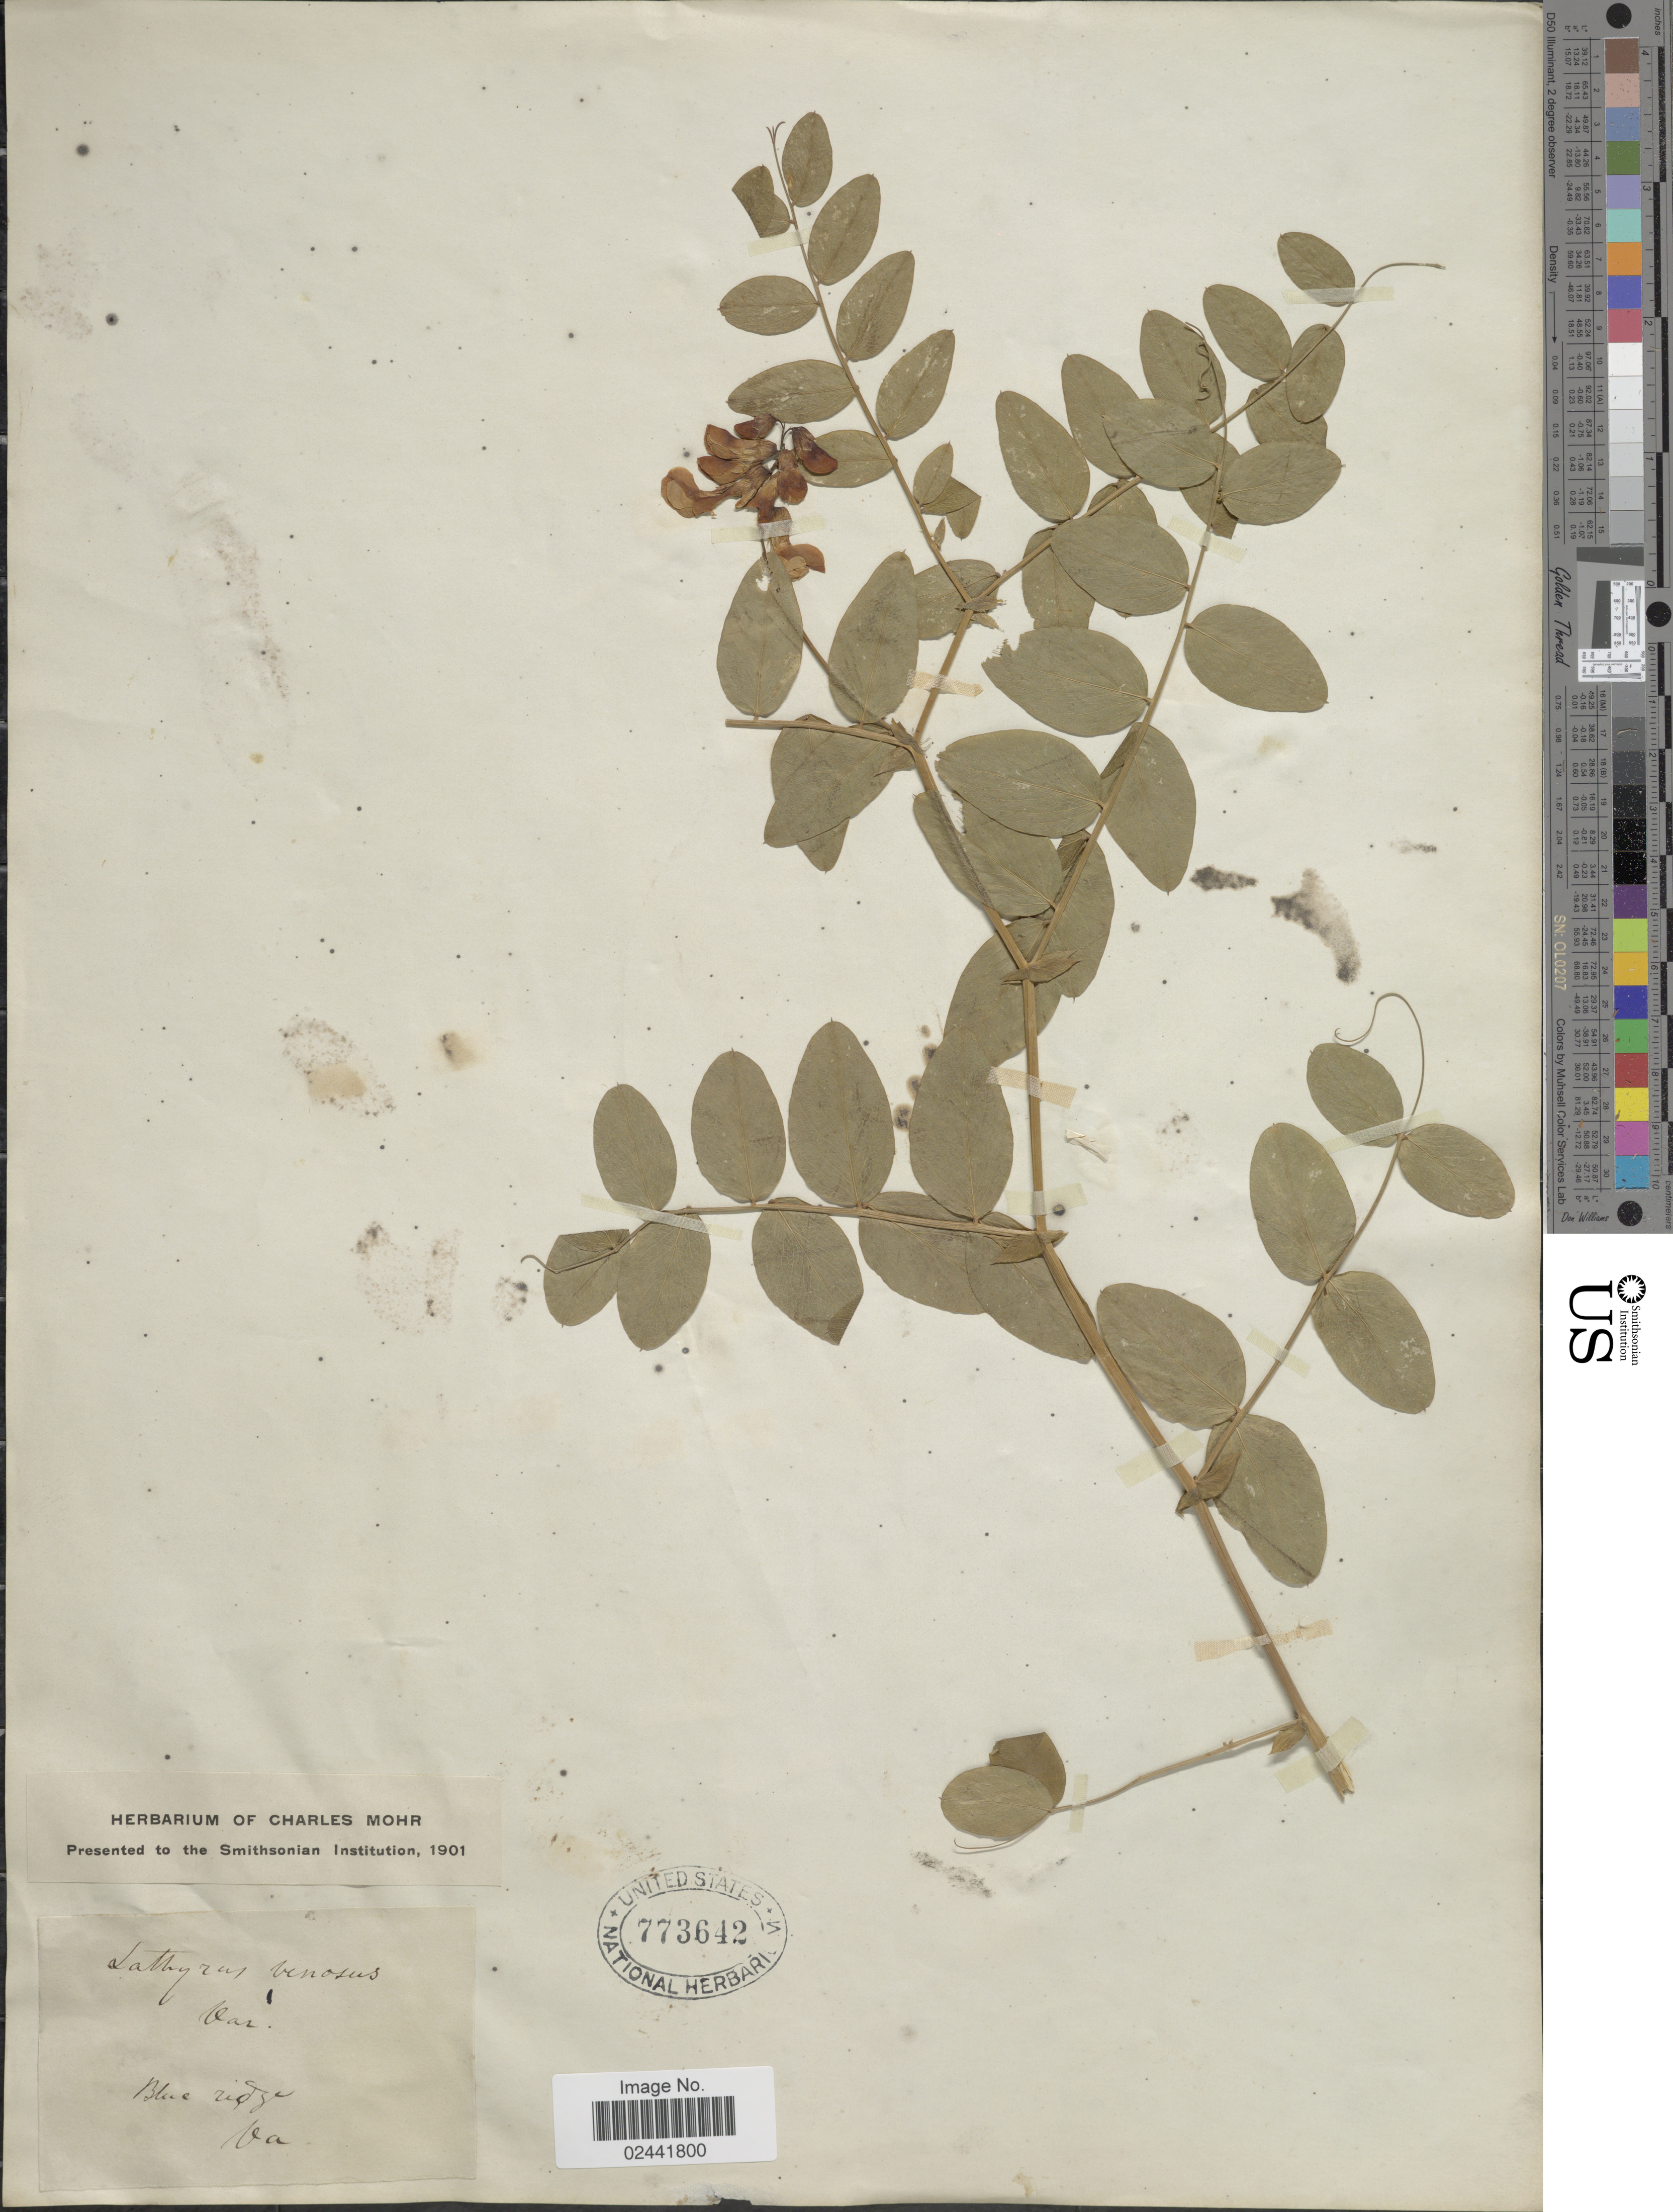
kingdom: Plantae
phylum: Tracheophyta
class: Magnoliopsida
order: Fabales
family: Fabaceae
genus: Lathyrus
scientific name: Lathyrus venosus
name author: Muhl. ex Willd.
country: United States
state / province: Virginia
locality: Blue ridge Va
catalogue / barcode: US 773642